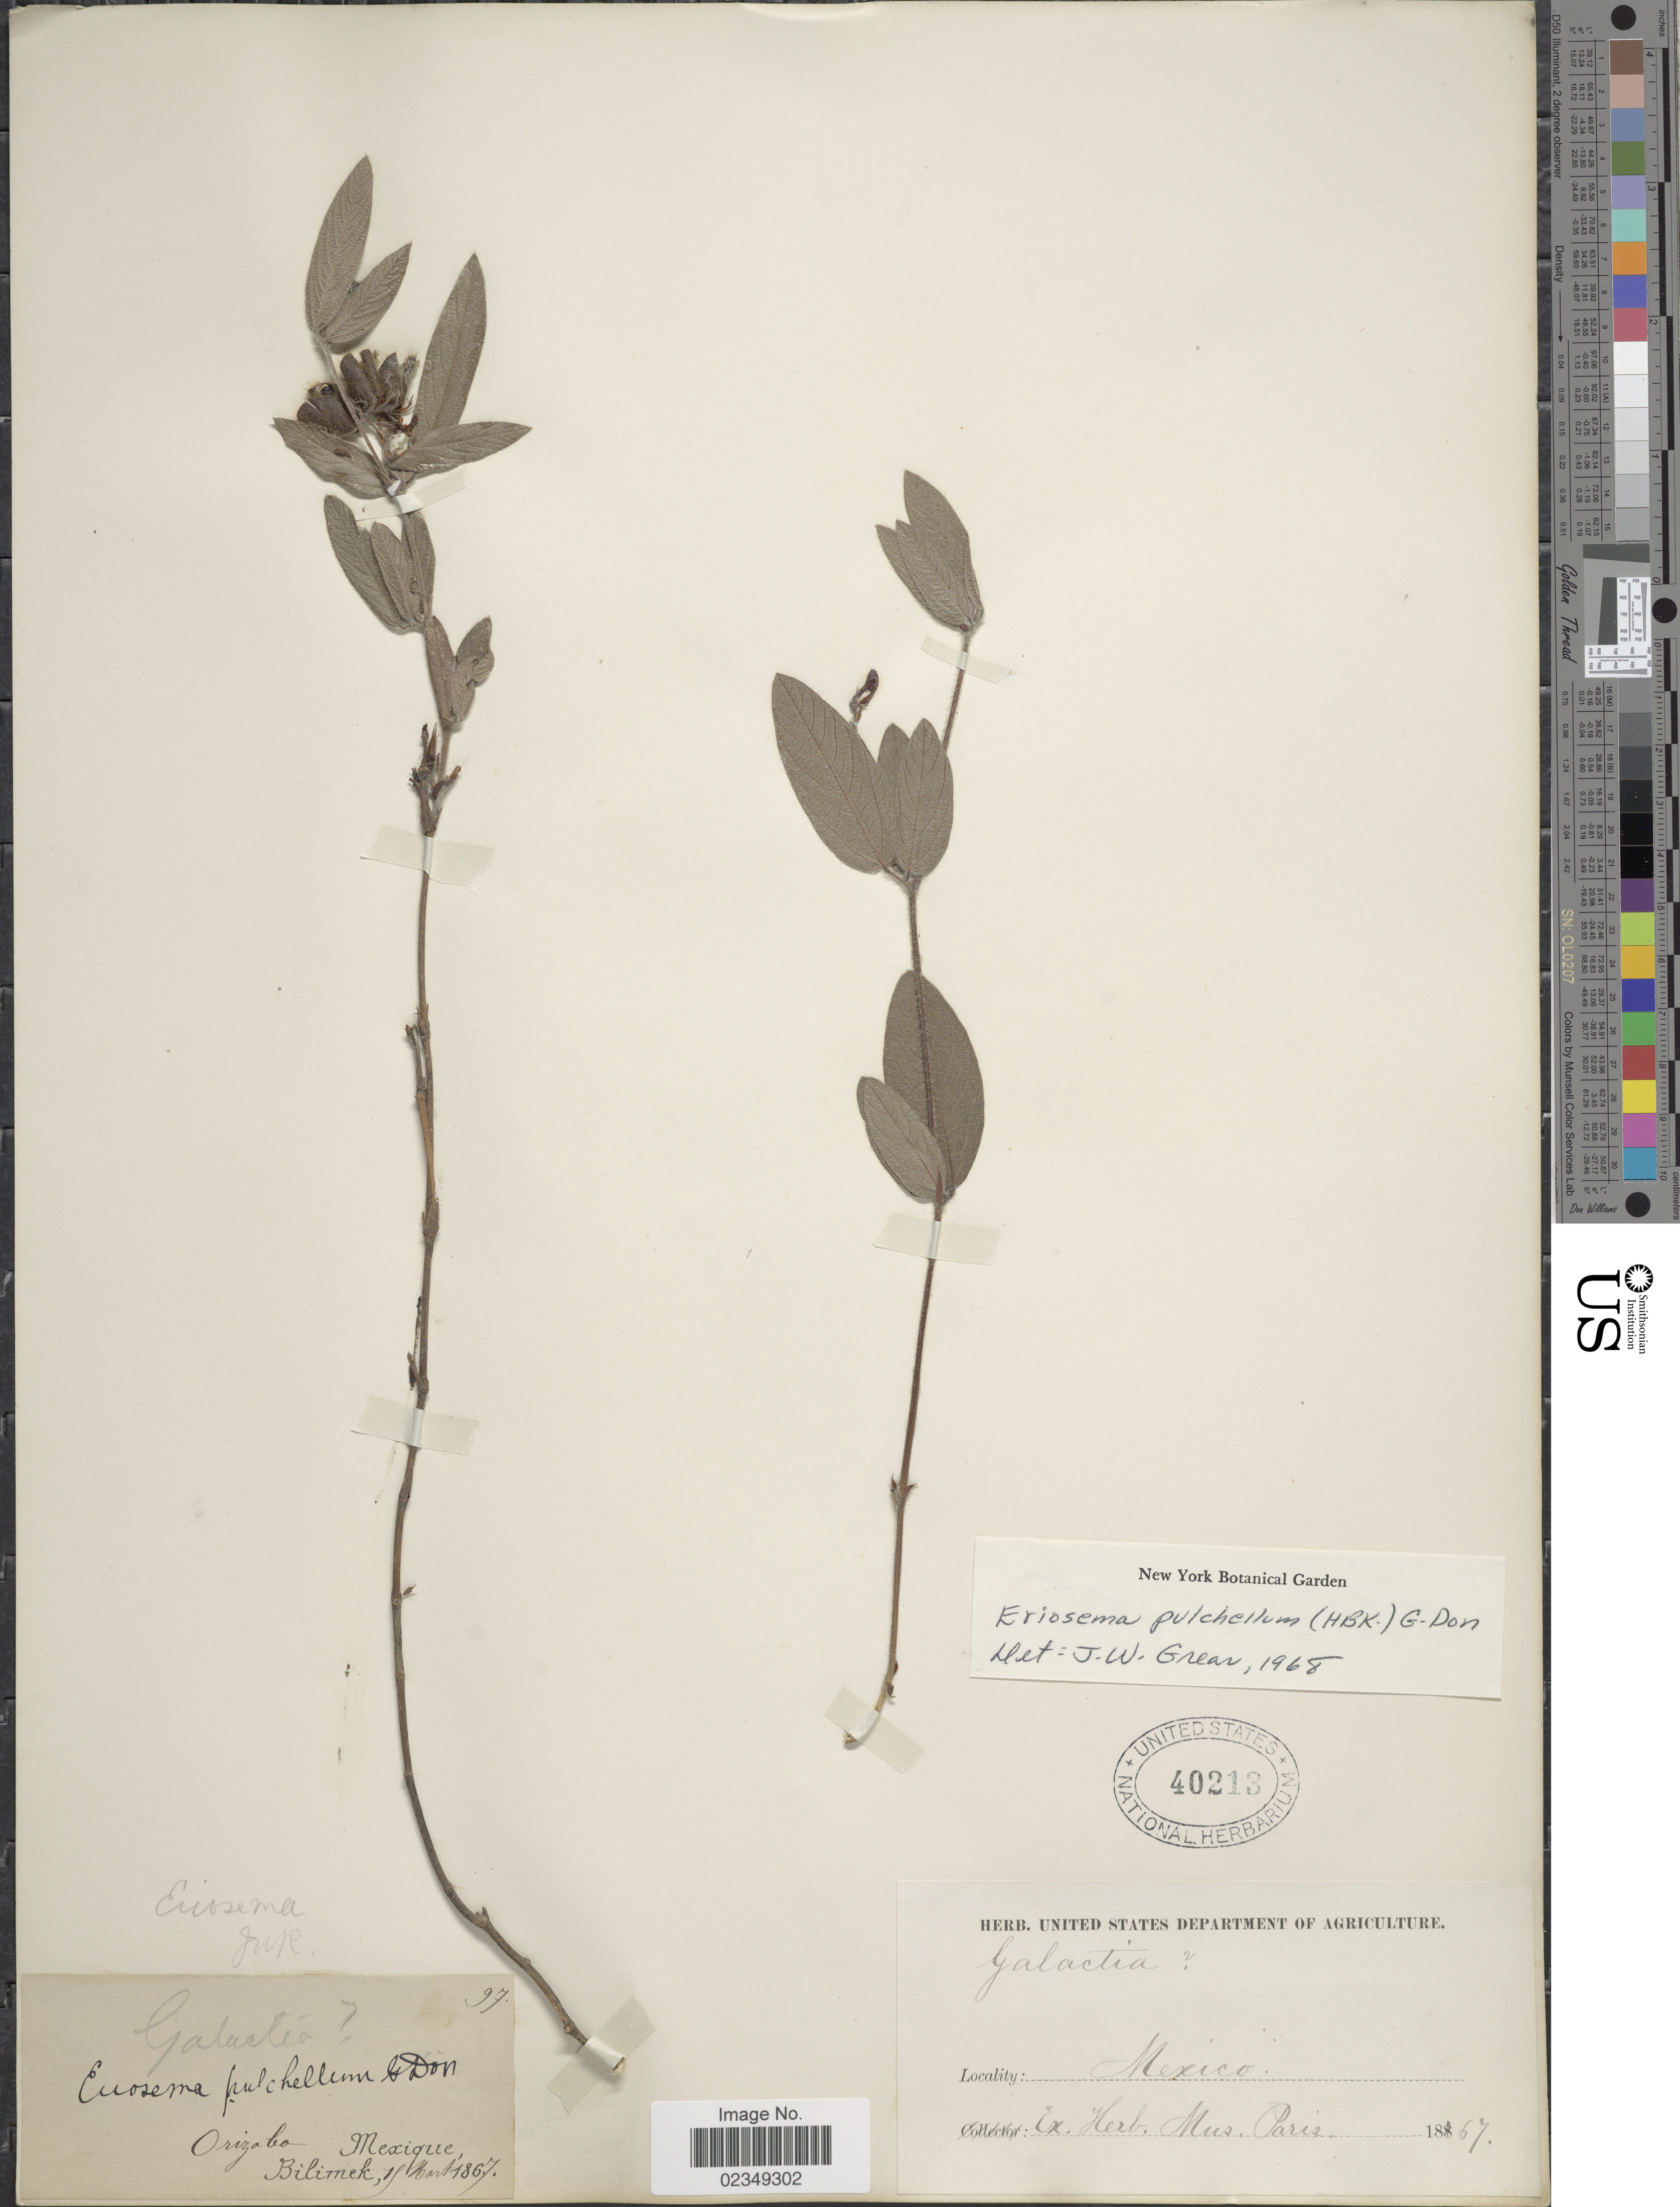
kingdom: Plantae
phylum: Tracheophyta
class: Magnoliopsida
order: Fabales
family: Fabaceae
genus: Eriosema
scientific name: Eriosema pulchellum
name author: (Kunth) G. Don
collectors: -. Bilimek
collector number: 97?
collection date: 1867-03-11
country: Mexico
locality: Orizaba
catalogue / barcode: US 40213